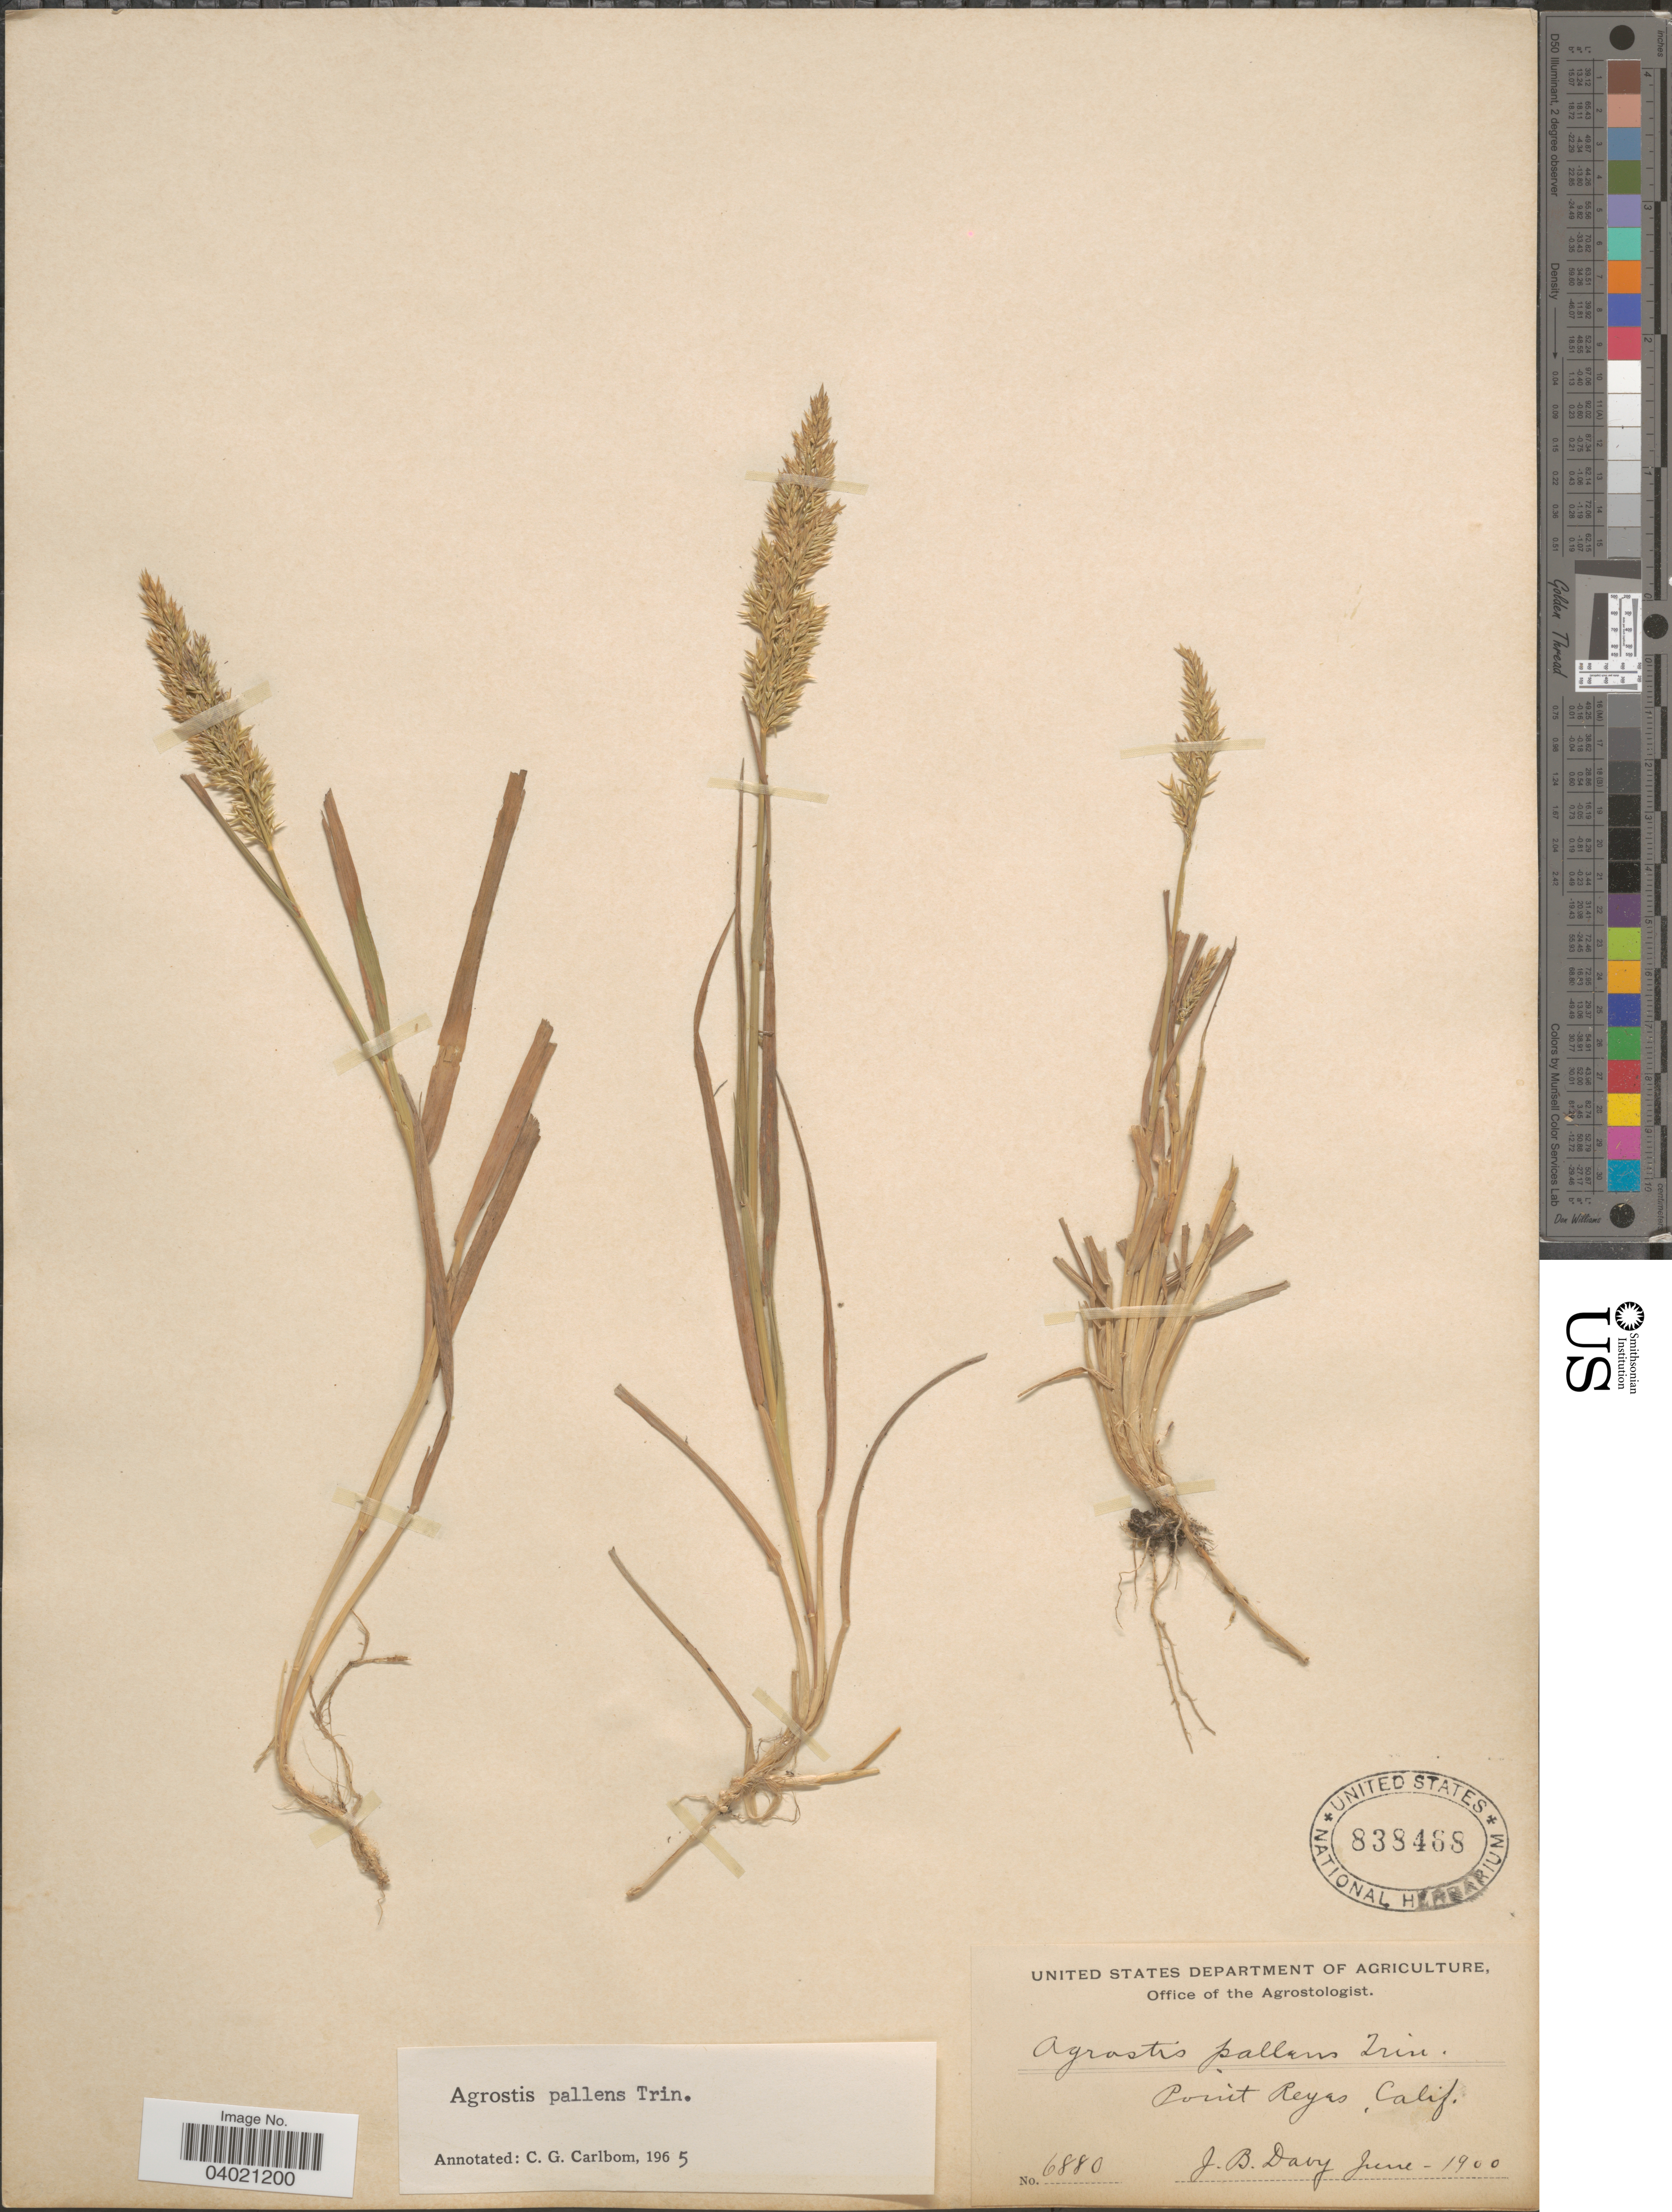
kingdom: Plantae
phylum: Tracheophyta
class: Liliopsida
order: Poales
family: Poaceae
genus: Agrostis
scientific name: Agrostis pallens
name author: Trin.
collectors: J. Burtt Davy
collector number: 6880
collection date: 1900-06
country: United States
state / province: California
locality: Point Reyes.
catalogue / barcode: US 838468